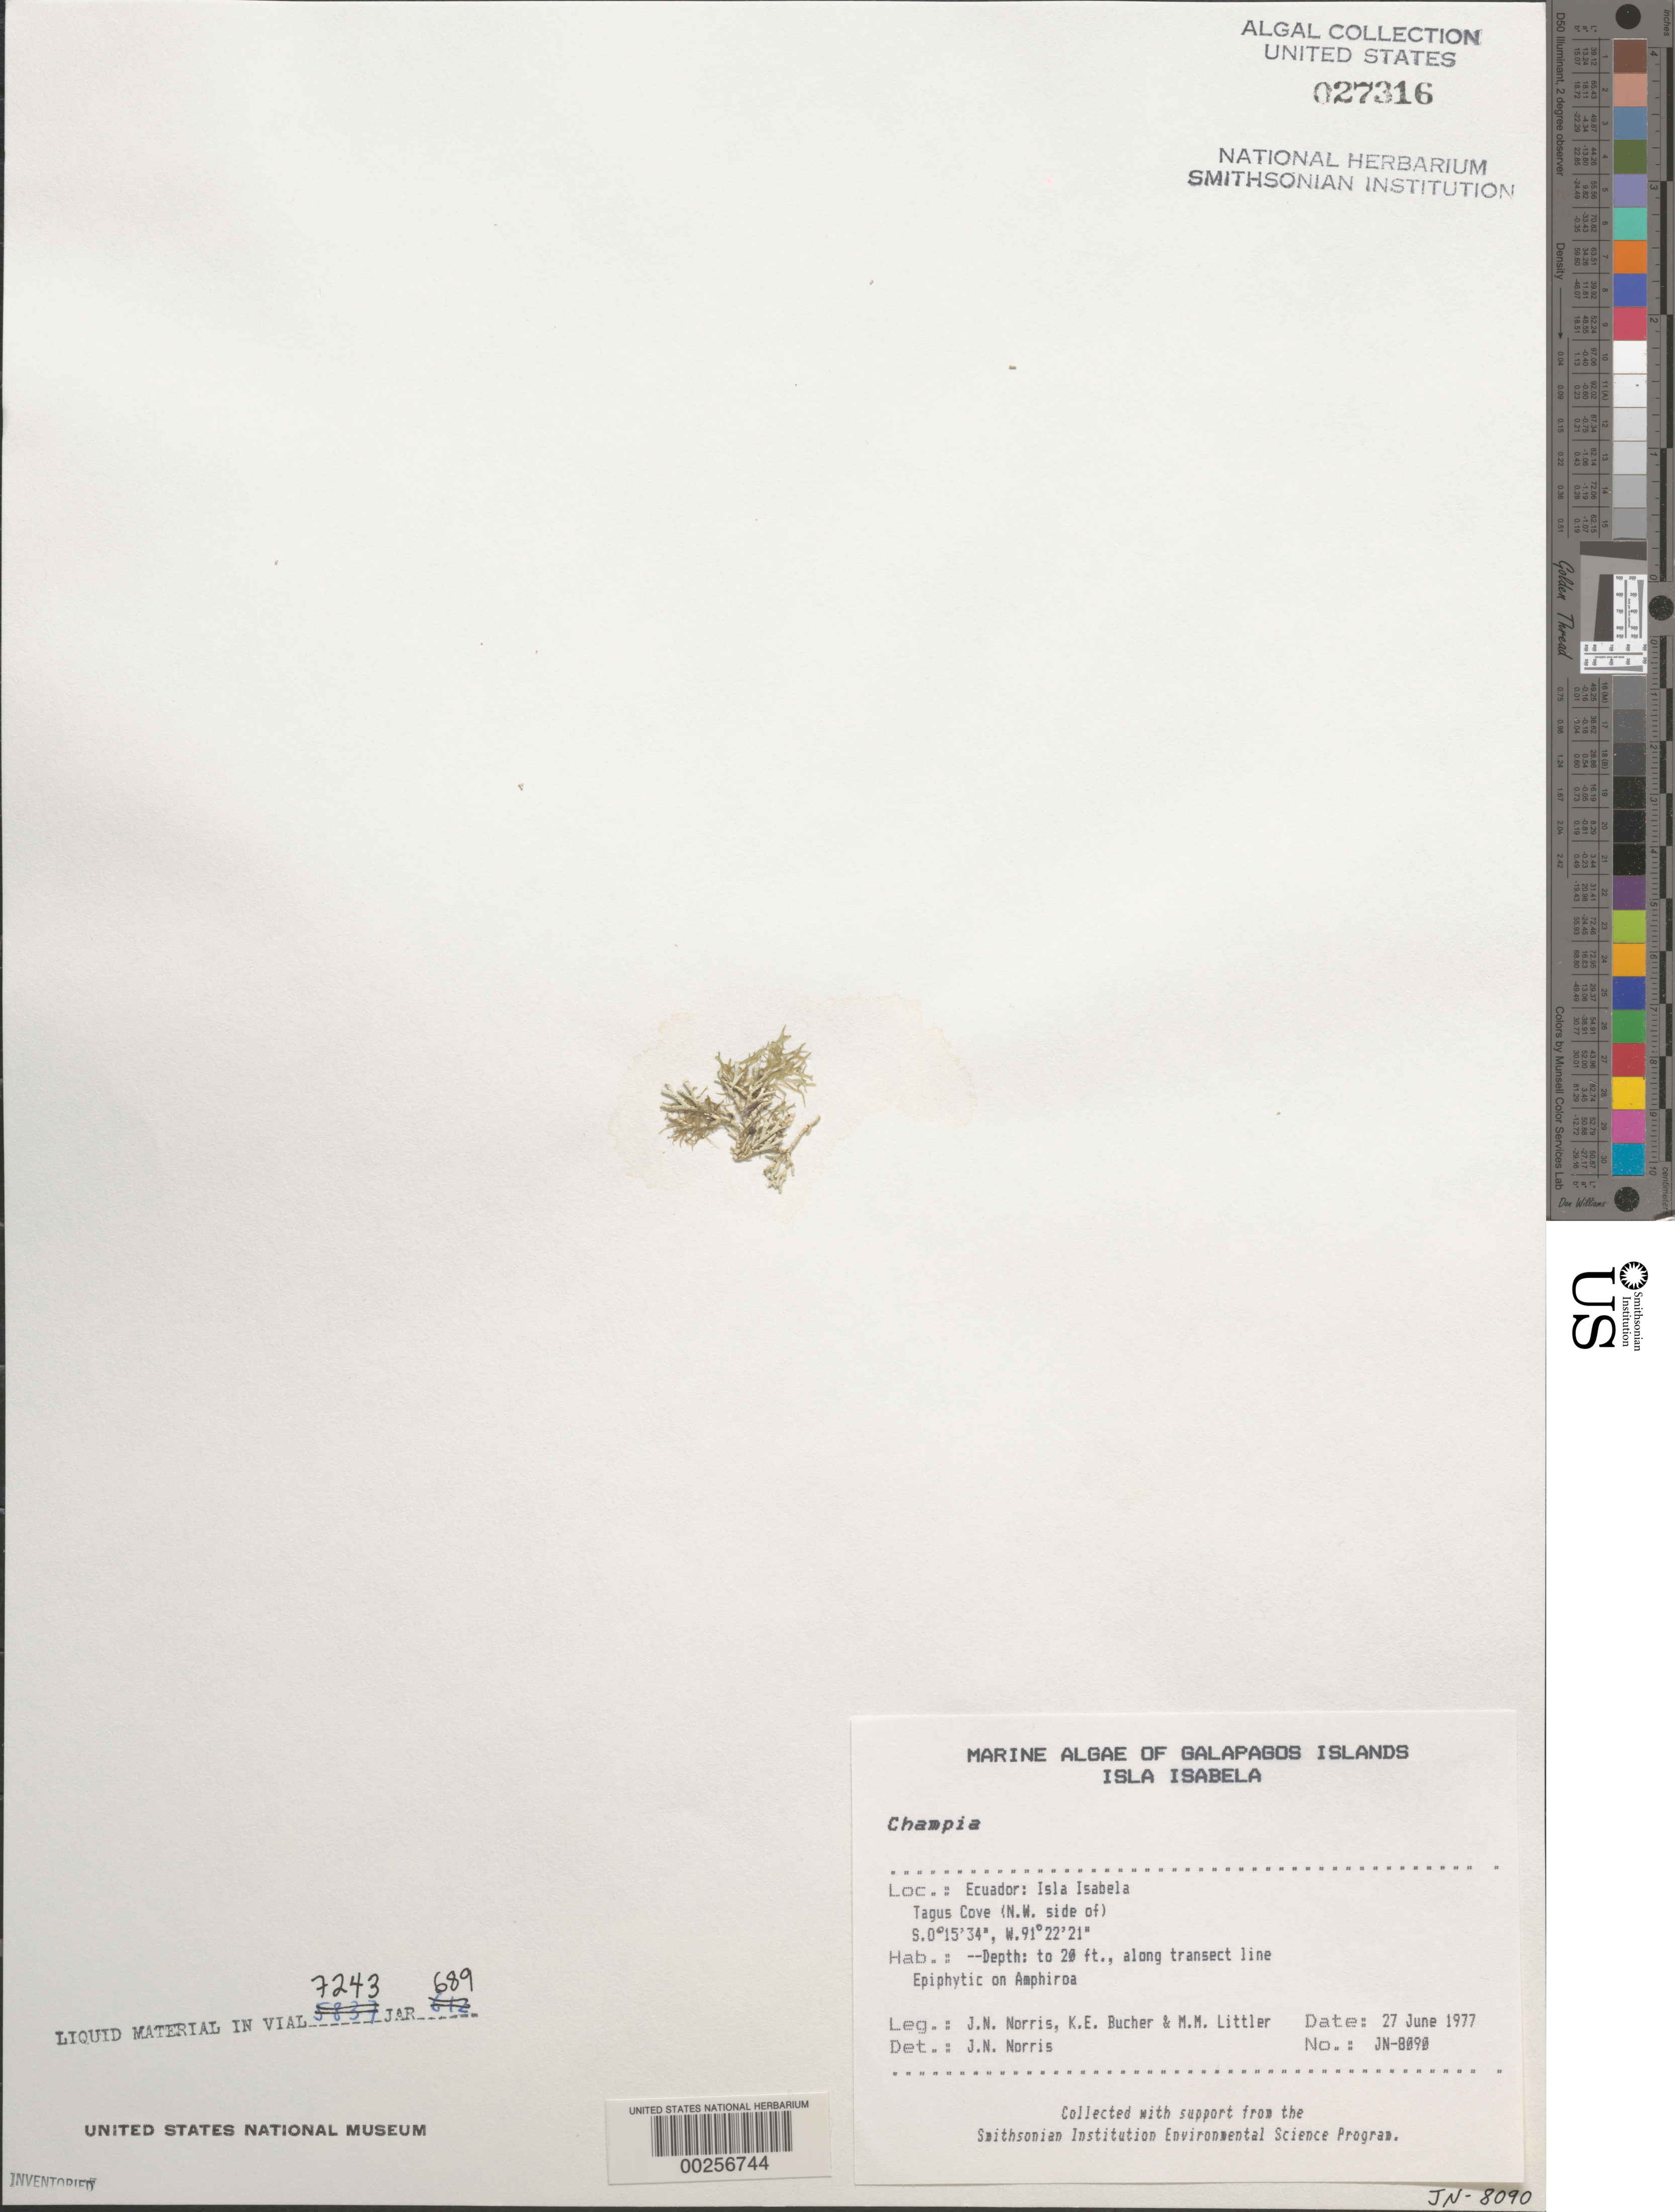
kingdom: Plantae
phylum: Rhodophyta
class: Florideophyceae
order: Rhodymeniales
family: Champiaceae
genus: Champia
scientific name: Champia sp.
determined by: Norris, James N.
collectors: J. N. Norris, K. E. Bucher & M. M. Littler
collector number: JN-8090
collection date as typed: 27 Jun 1977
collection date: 1977-06-27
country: Ecuador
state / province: Colón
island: Isabela [Albemarle]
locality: Tagus Cove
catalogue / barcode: US 27316